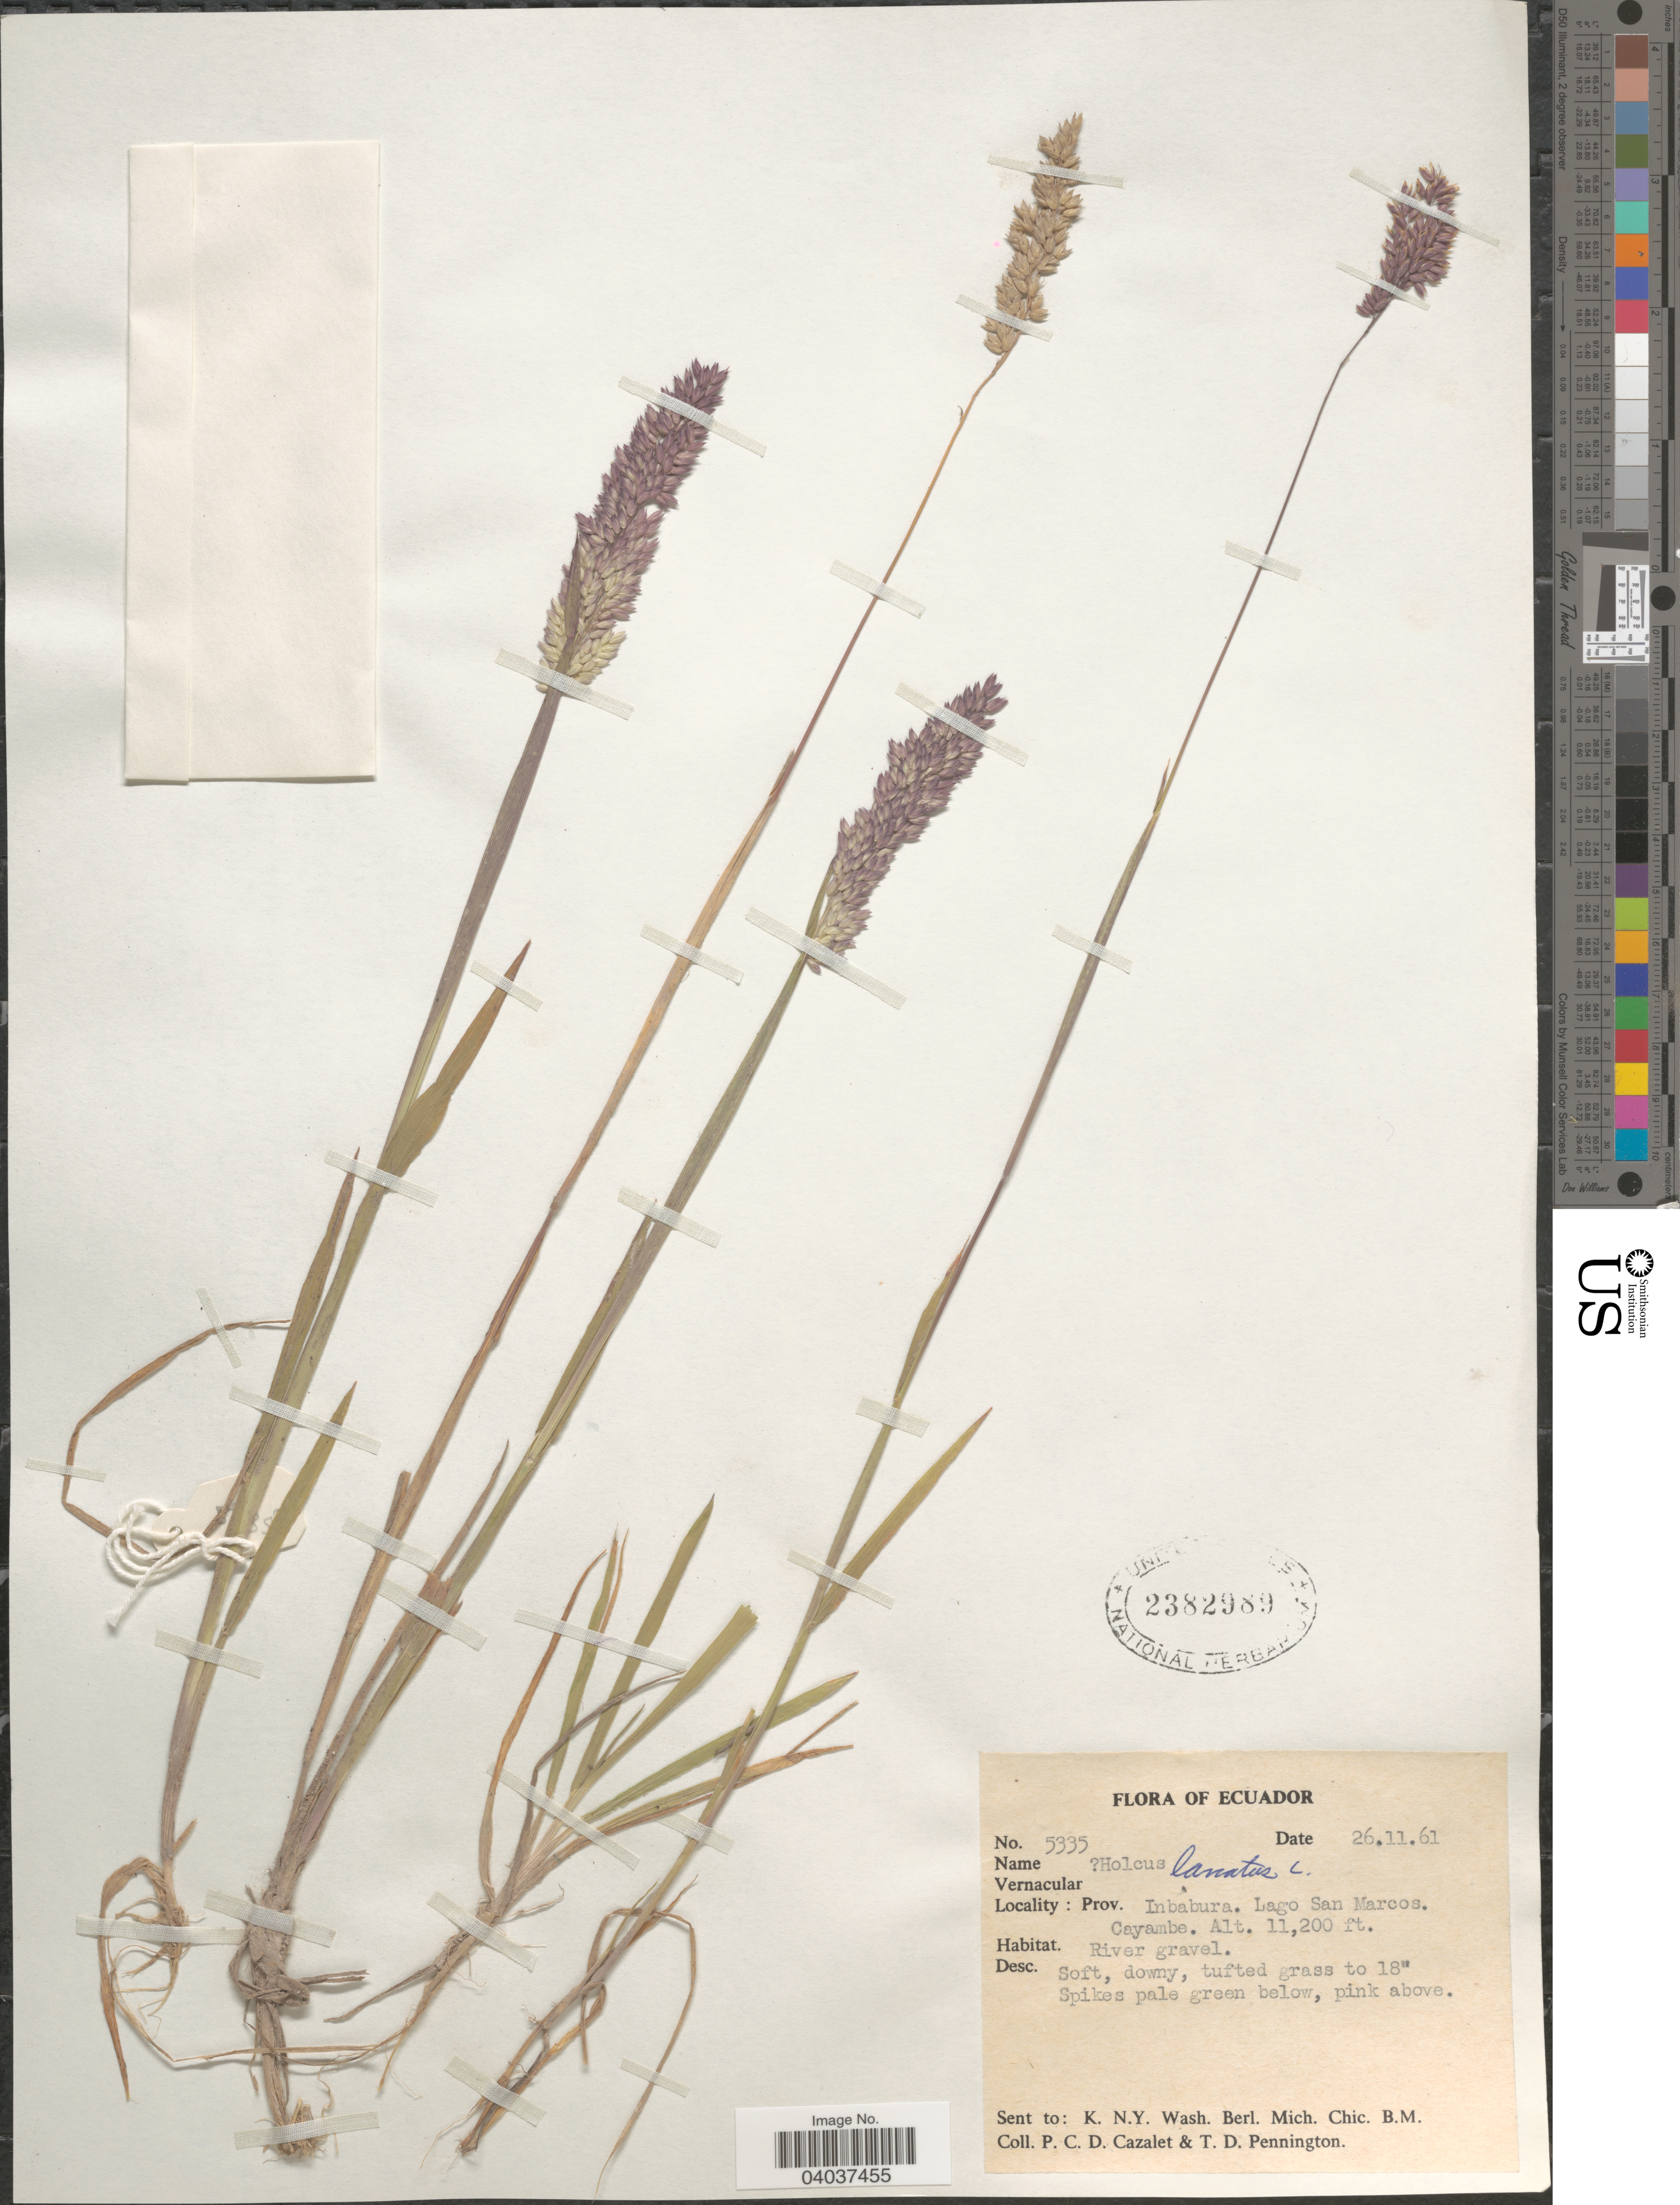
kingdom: Plantae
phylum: Tracheophyta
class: Liliopsida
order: Poales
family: Poaceae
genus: Holcus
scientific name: Holcus lanatus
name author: L.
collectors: P. C. D. Cazalet & T. D. Pennington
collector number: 5335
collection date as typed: Transcribed d/m/y: 26/11/61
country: Ecuador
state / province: Imbabura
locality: Prov. Inbabura. Lago San Marcos. Cayambe.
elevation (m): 3414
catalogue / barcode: US 2382989